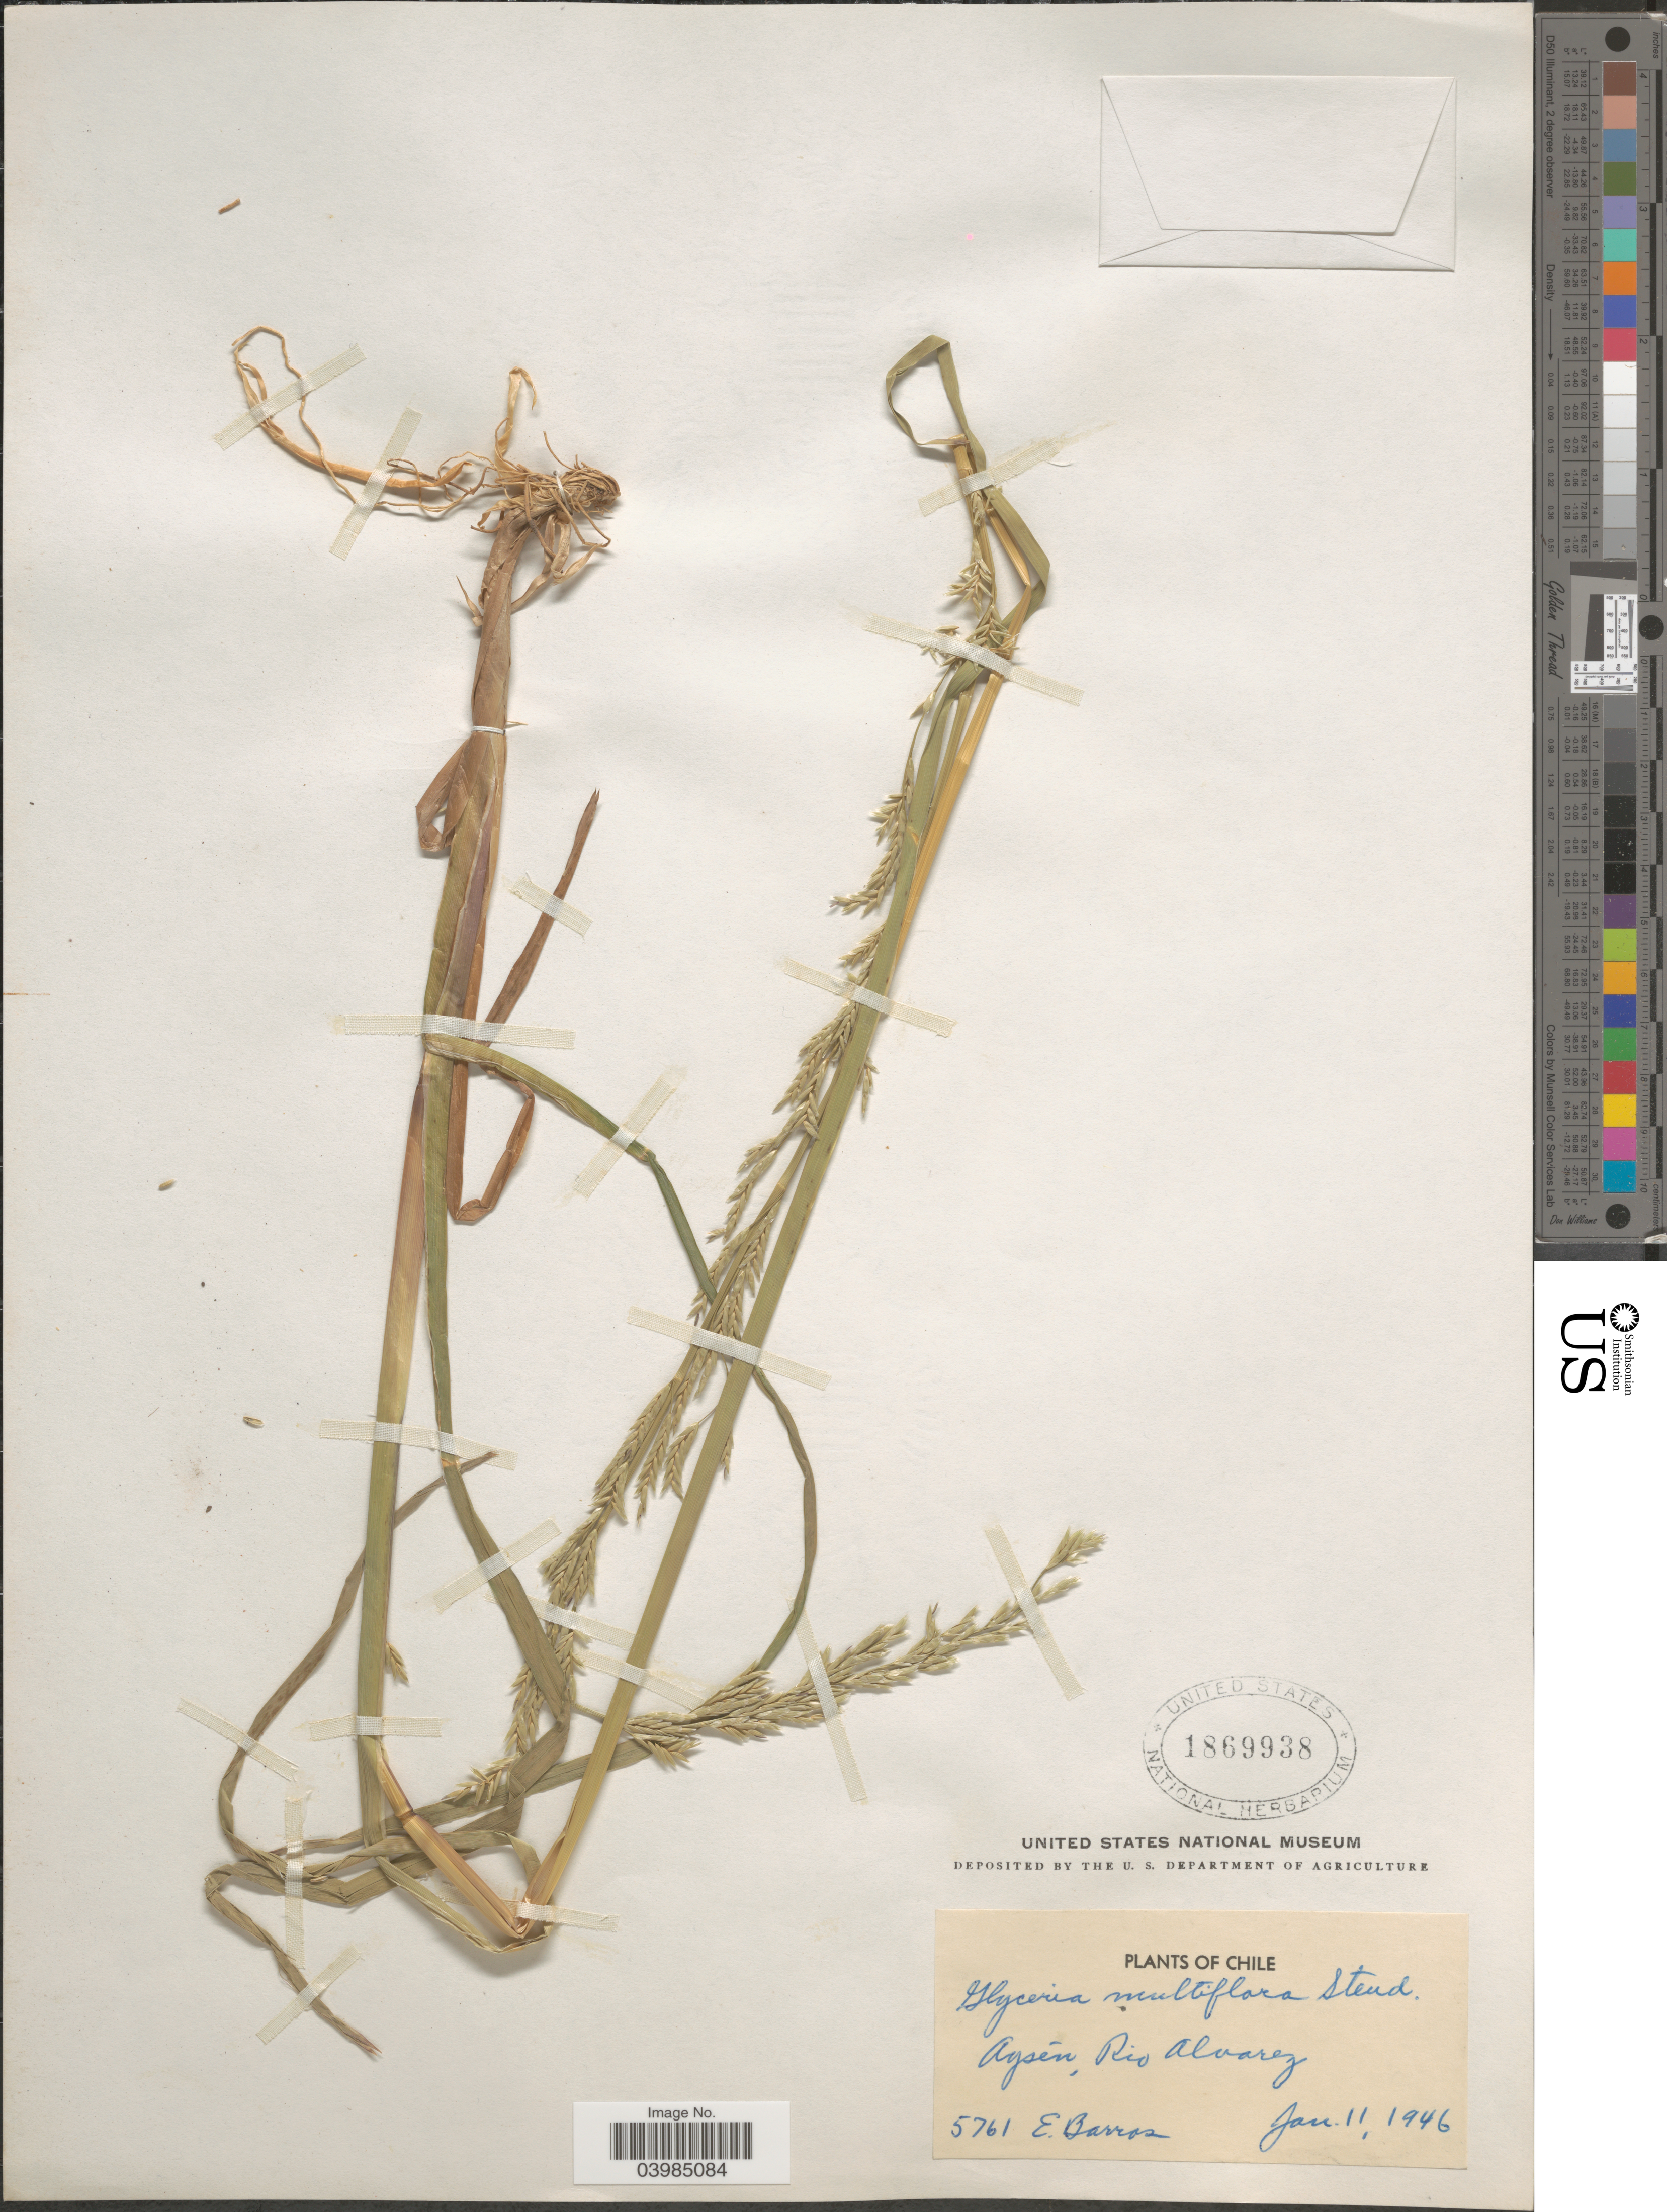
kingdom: Plantae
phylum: Tracheophyta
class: Liliopsida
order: Poales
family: Poaceae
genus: Glyceria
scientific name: Glyceria multiflora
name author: Steud.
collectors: E. Barros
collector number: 5761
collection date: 1946-01-11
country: Chile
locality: Aysén, Rio Alvarez.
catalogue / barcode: US 1869938